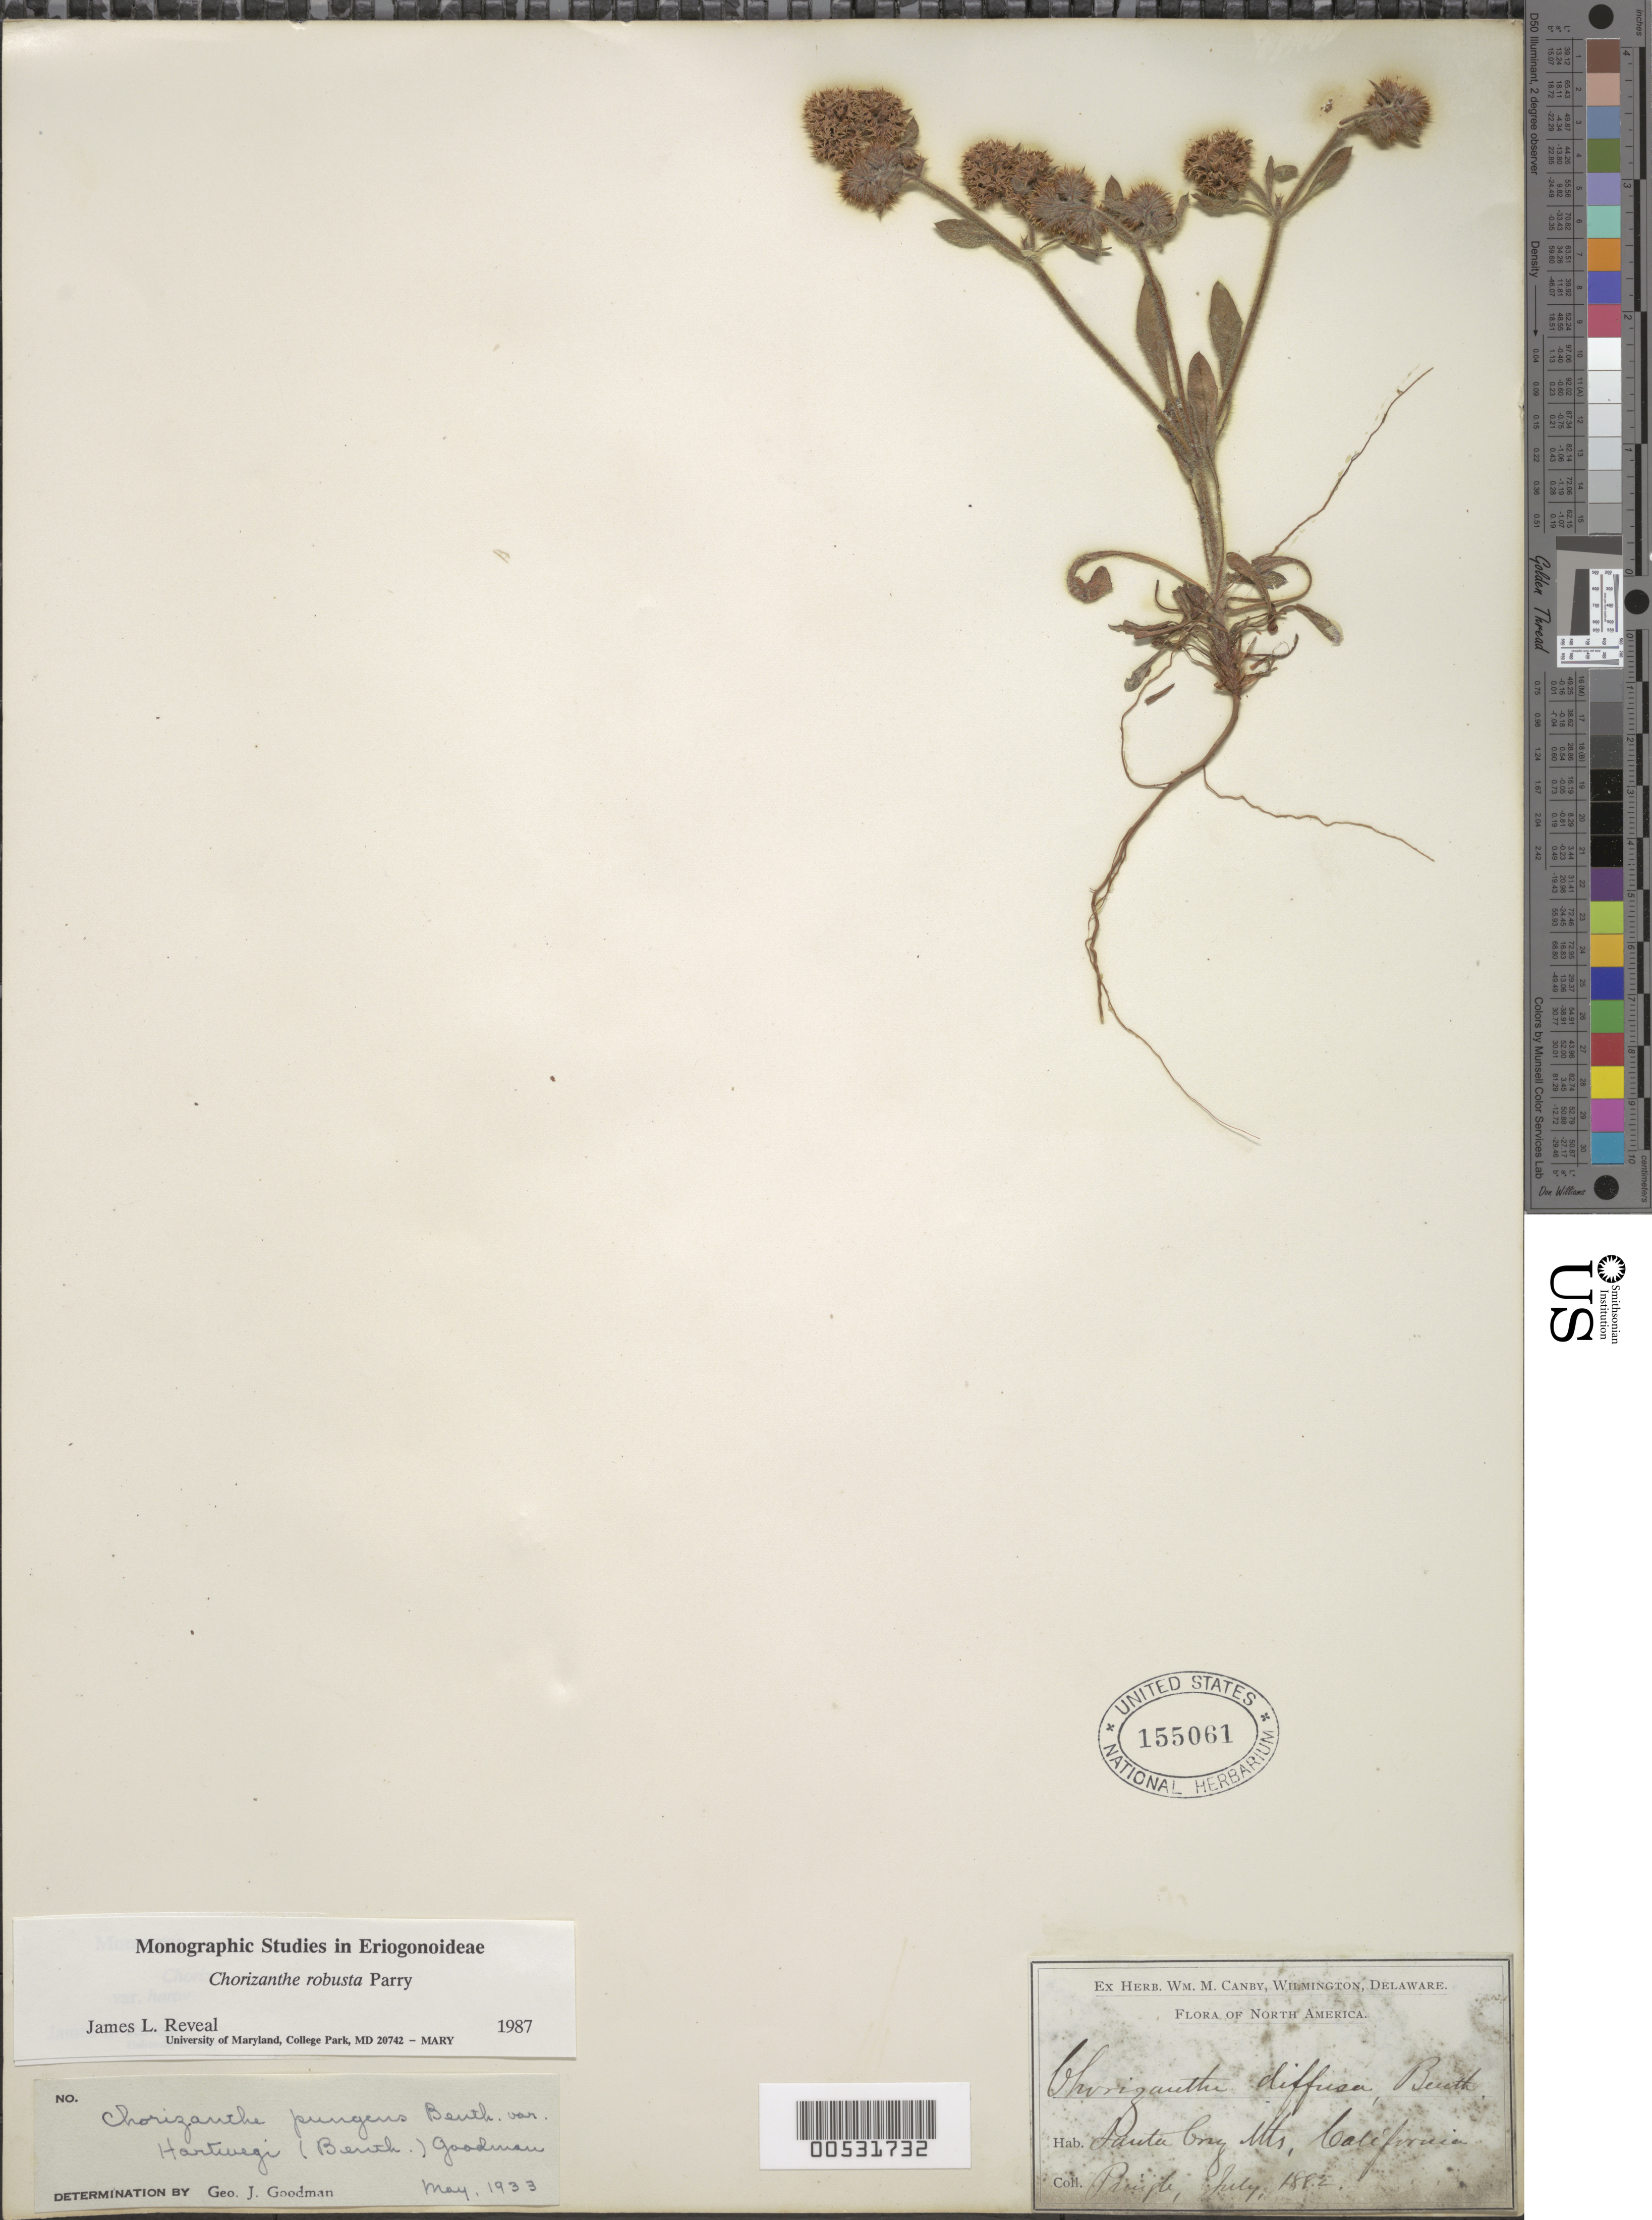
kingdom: Plantae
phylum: Tracheophyta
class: Magnoliopsida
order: Caryophyllales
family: Polygonaceae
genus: Chorizanthe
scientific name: Chorizanthe robusta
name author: Parry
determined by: Reveal, J. L.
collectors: C. G. Pringle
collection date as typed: Jul 1882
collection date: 1882-07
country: United States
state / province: California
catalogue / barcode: US 155061